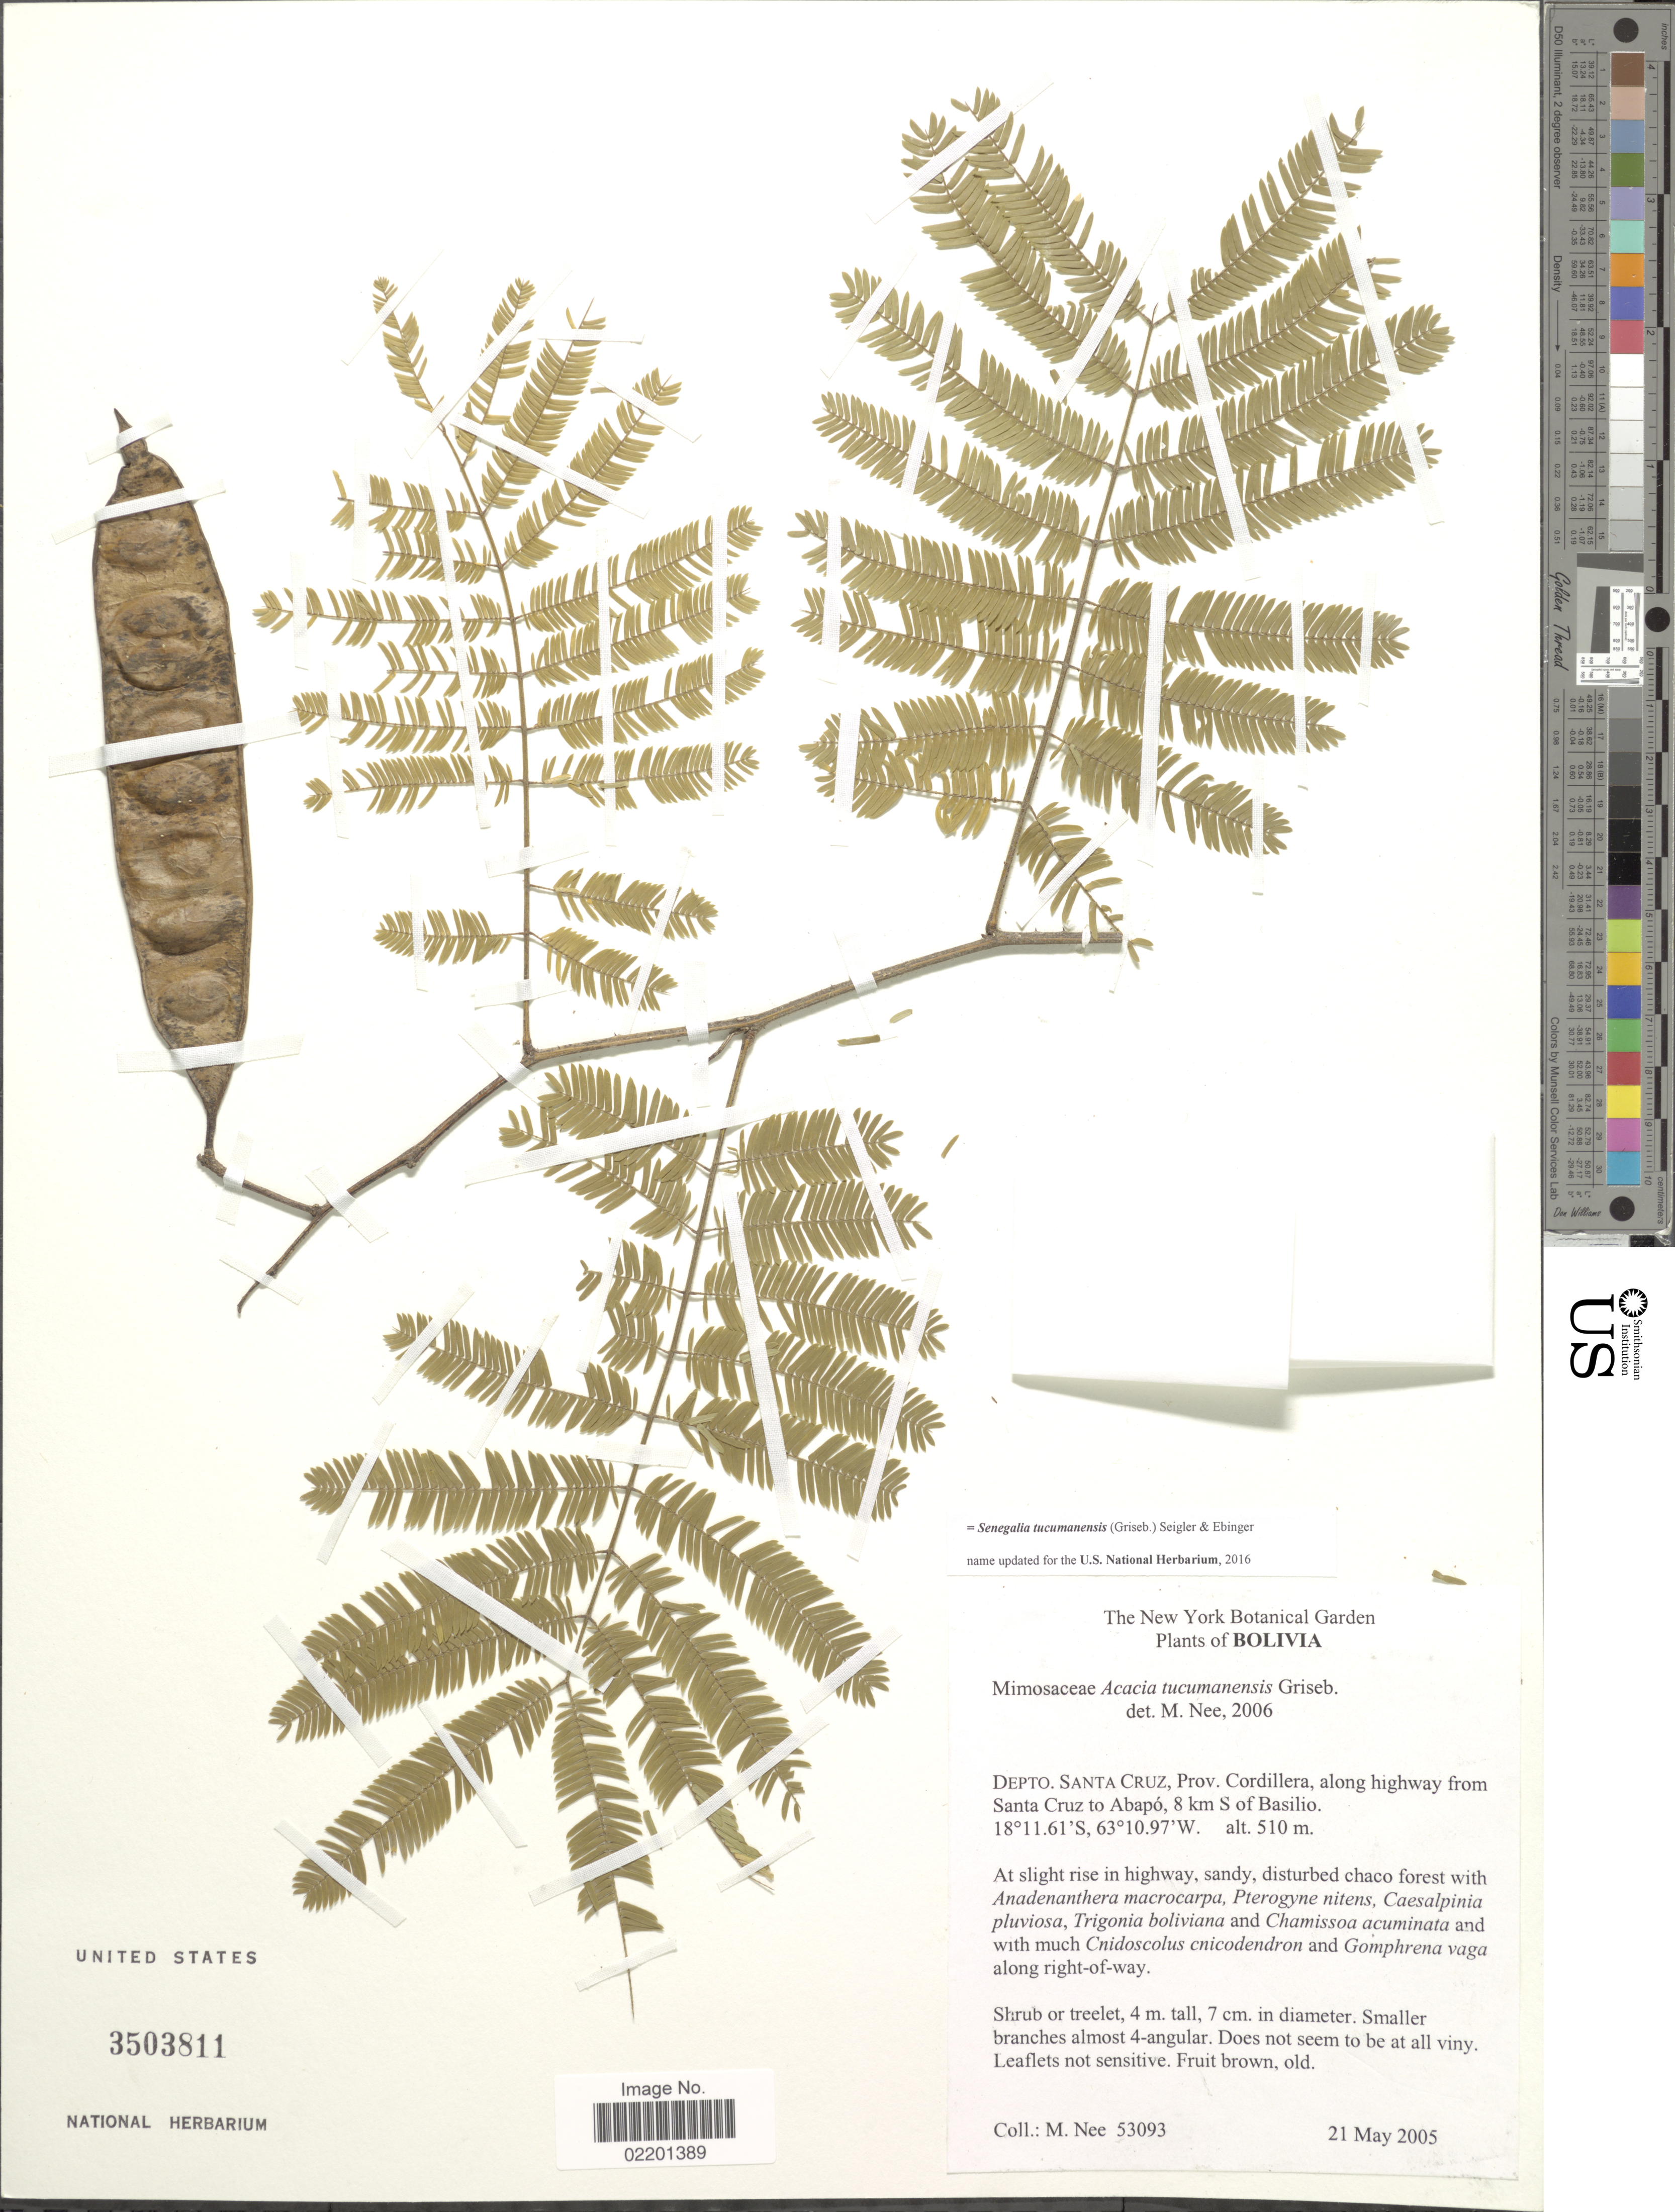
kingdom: Plantae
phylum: Tracheophyta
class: Magnoliopsida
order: Fabales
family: Fabaceae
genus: Senegalia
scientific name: Senegalia tucumanensis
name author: (Griseb.) Seigler & Ebinger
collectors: M. Nee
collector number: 53093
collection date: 2005-05-21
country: Bolivia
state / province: Santa Cruz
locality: Depto. Santa Cruz: Prov. Cordillera, along highway from Santa Cruz to Abapo, 8 km S of Basilio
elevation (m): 510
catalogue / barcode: US 3503811